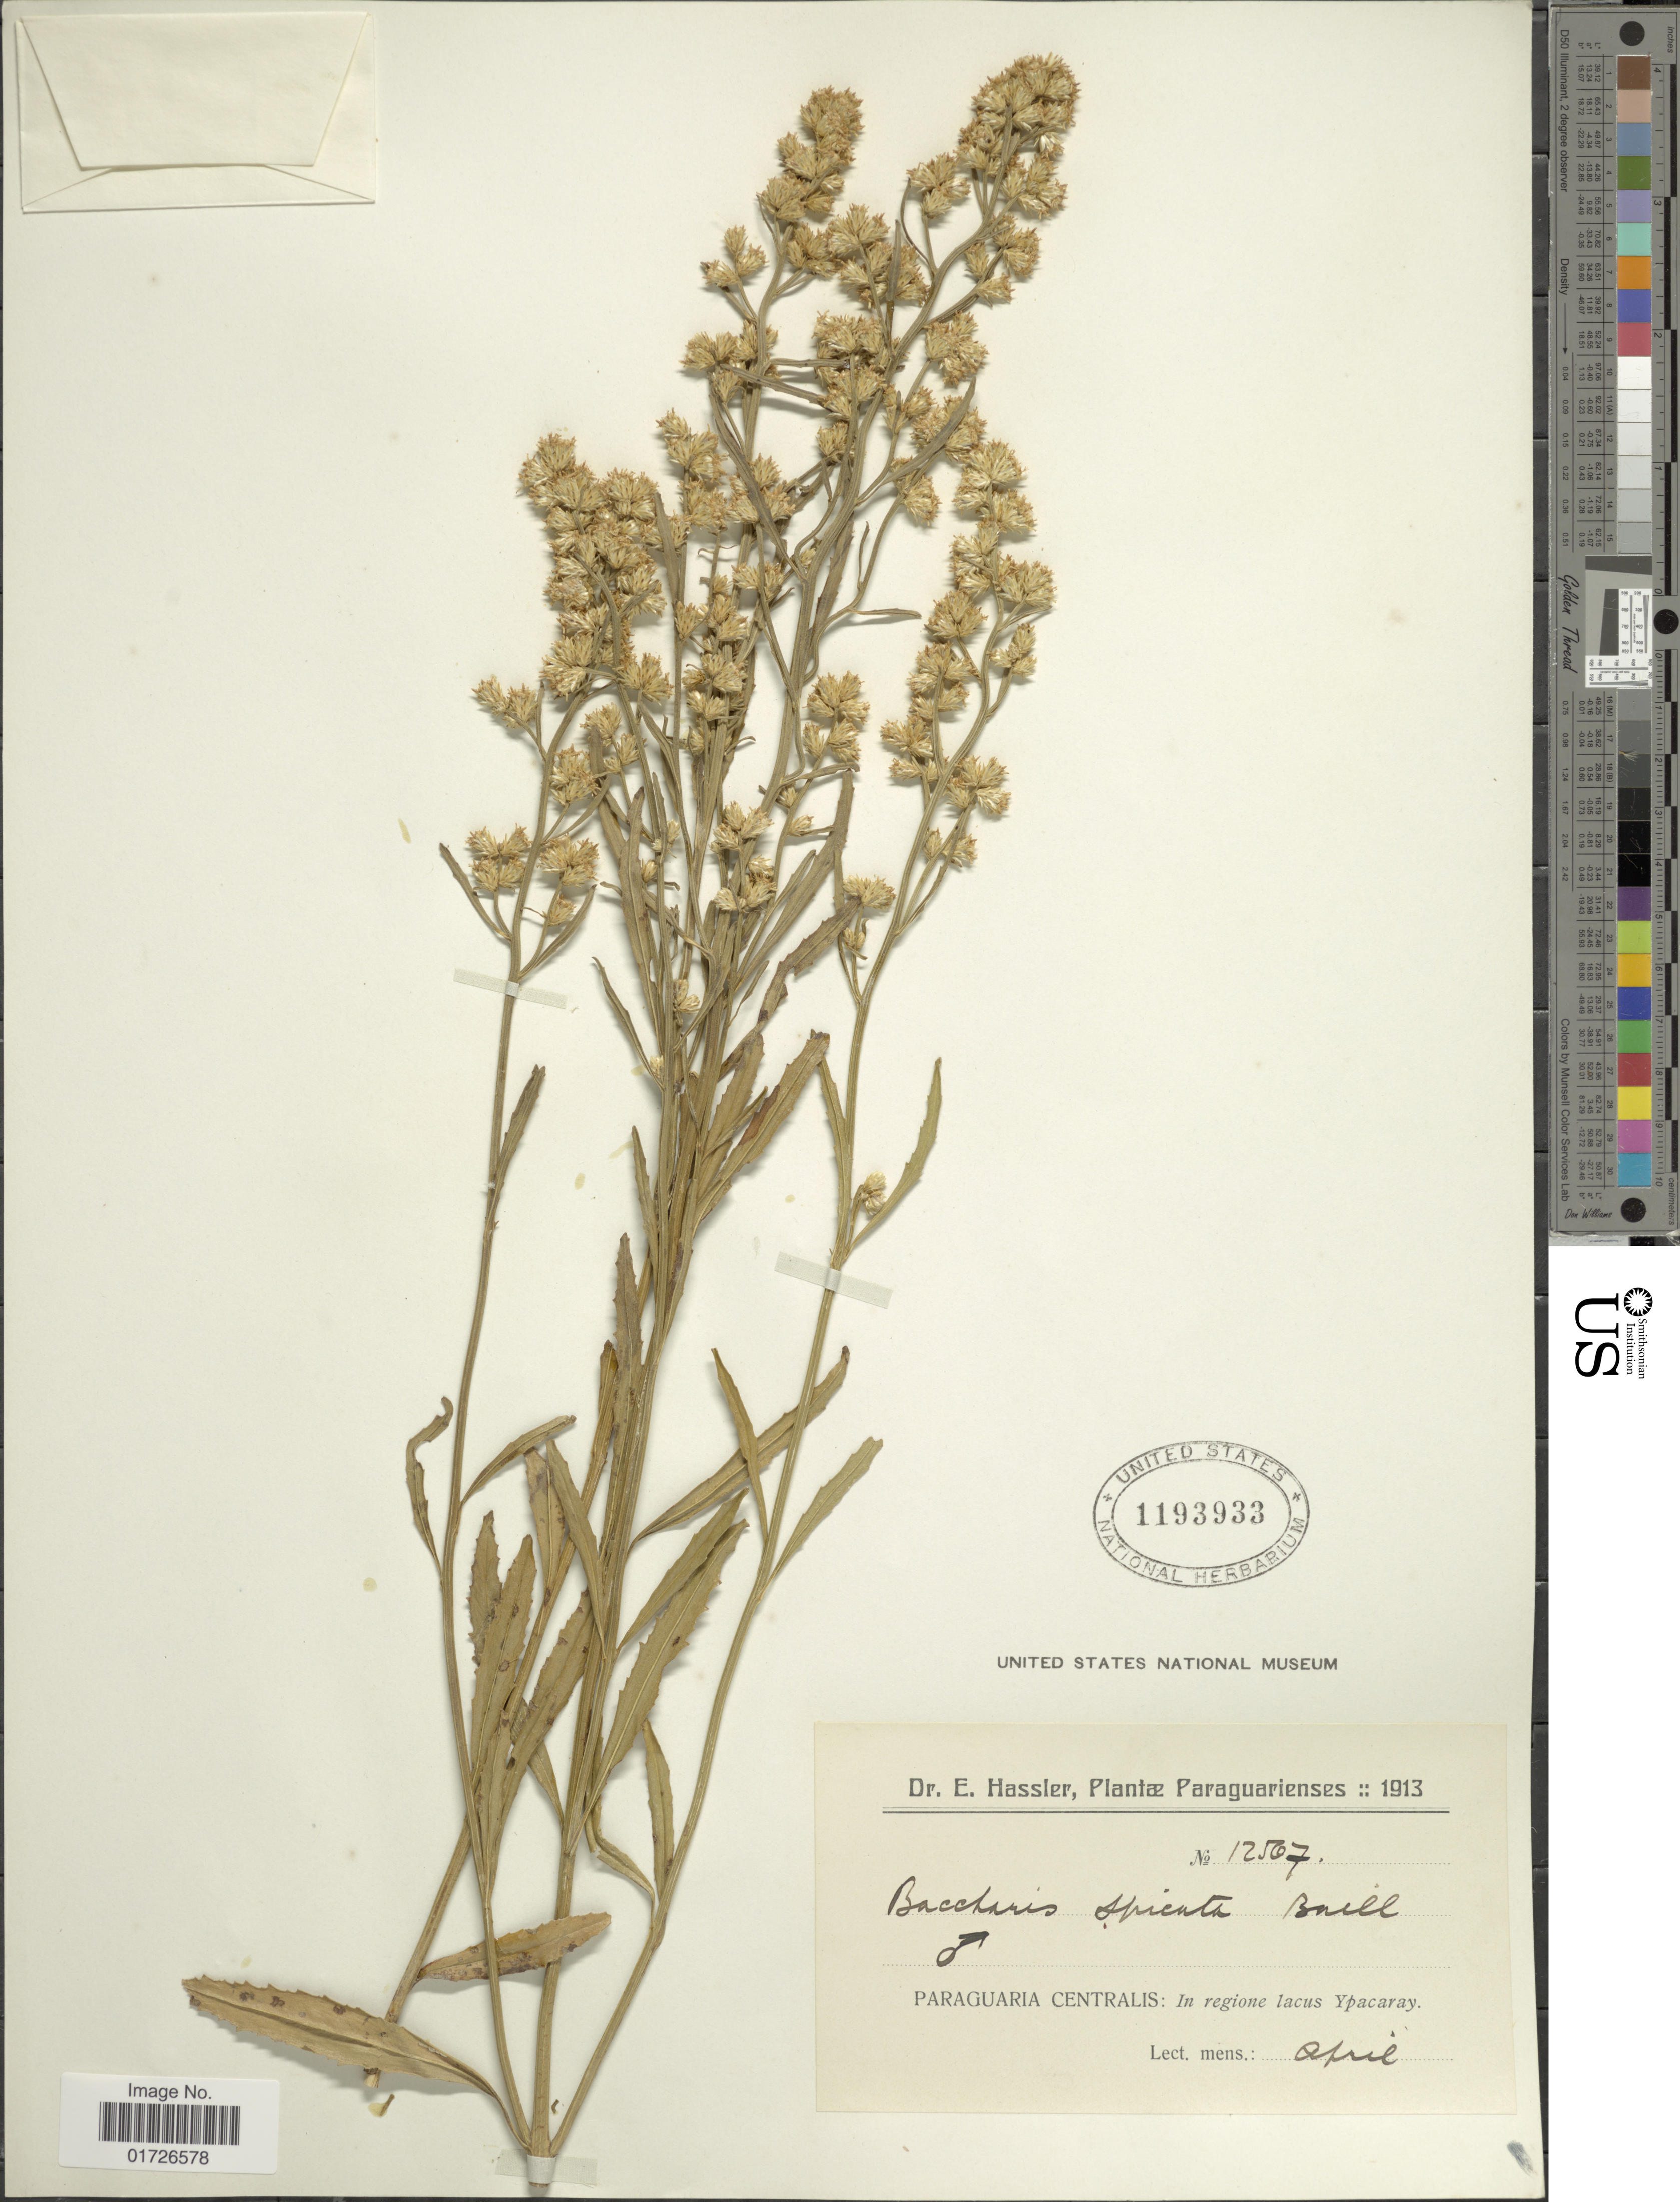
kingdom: Plantae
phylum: Tracheophyta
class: Magnoliopsida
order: Asterales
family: Asteraceae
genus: Baccharis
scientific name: Baccharis spicata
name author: (Lam.) Baill.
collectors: E. Hassler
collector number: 12507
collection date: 1913-04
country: Paraguay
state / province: Central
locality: In regione lacus Ypacaray.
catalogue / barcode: US 1193933